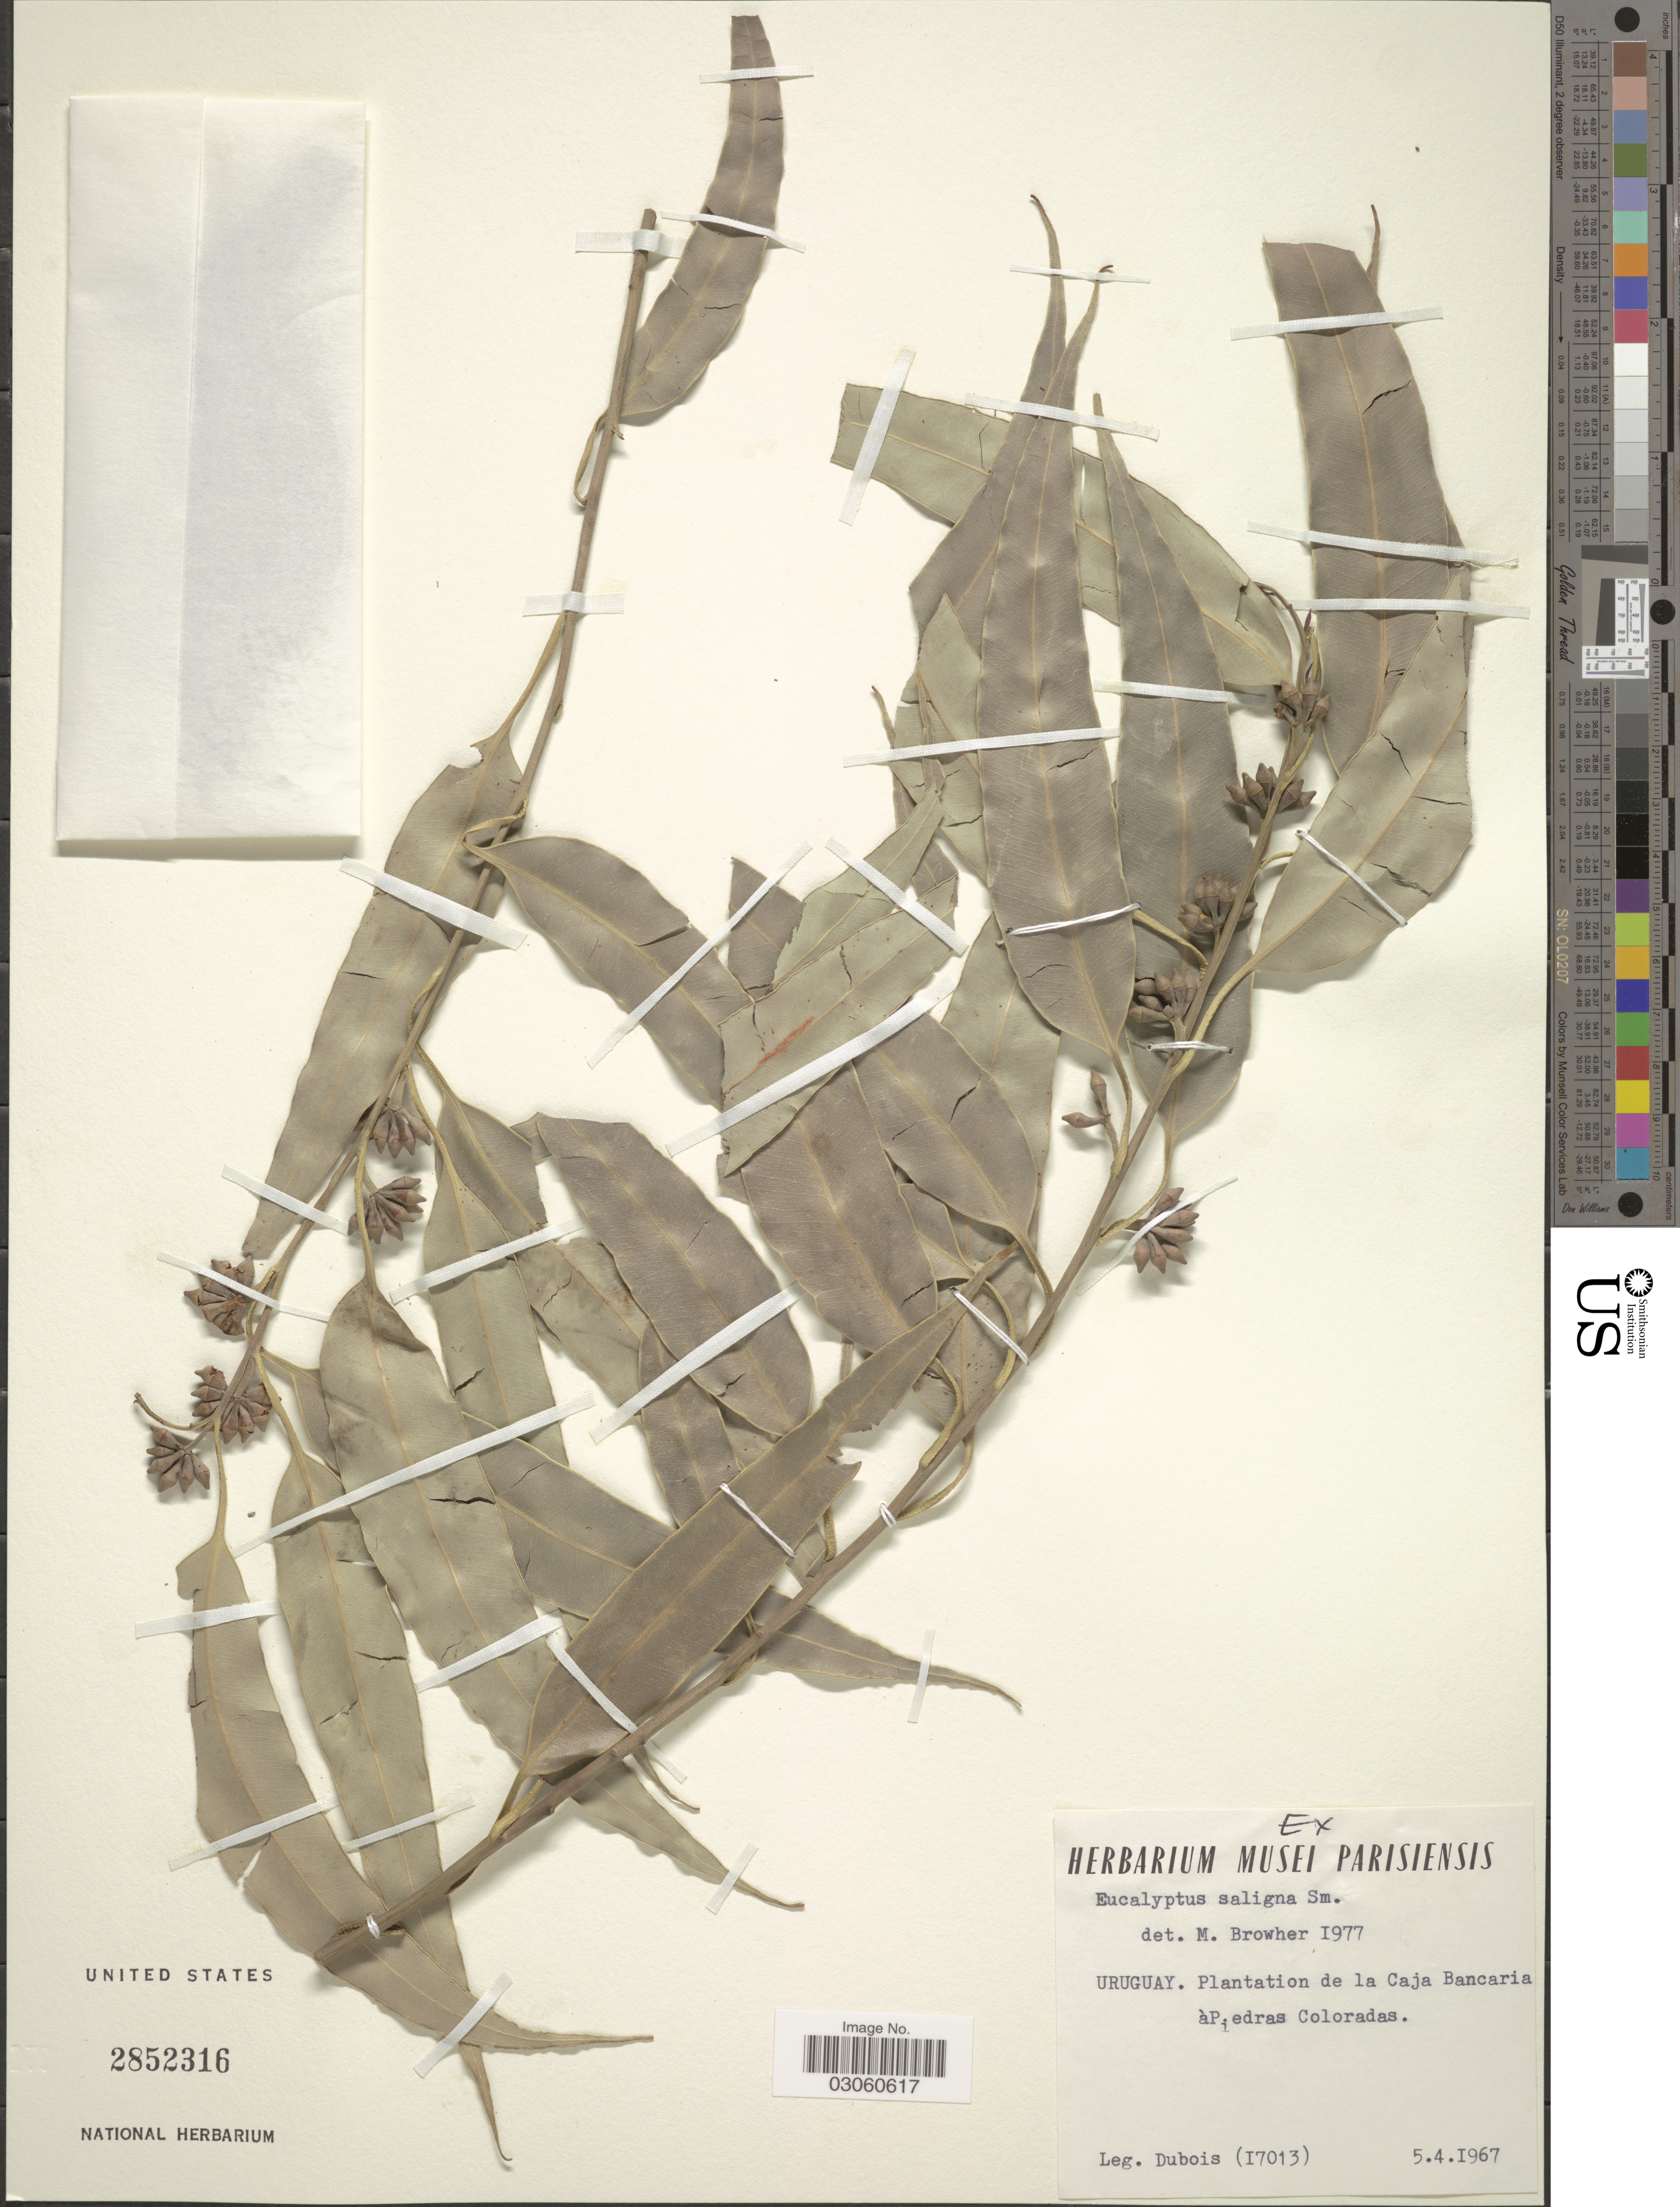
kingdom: Plantae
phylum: Tracheophyta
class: Magnoliopsida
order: Myrtales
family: Myrtaceae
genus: Eucalyptus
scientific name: Eucalyptus saligna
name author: Sm.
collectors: -. Dubois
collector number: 17013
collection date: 1967-04-05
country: Uruguay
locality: Plantation de la Caja Bancaria à Piedras Coloradas.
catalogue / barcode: US 2852316